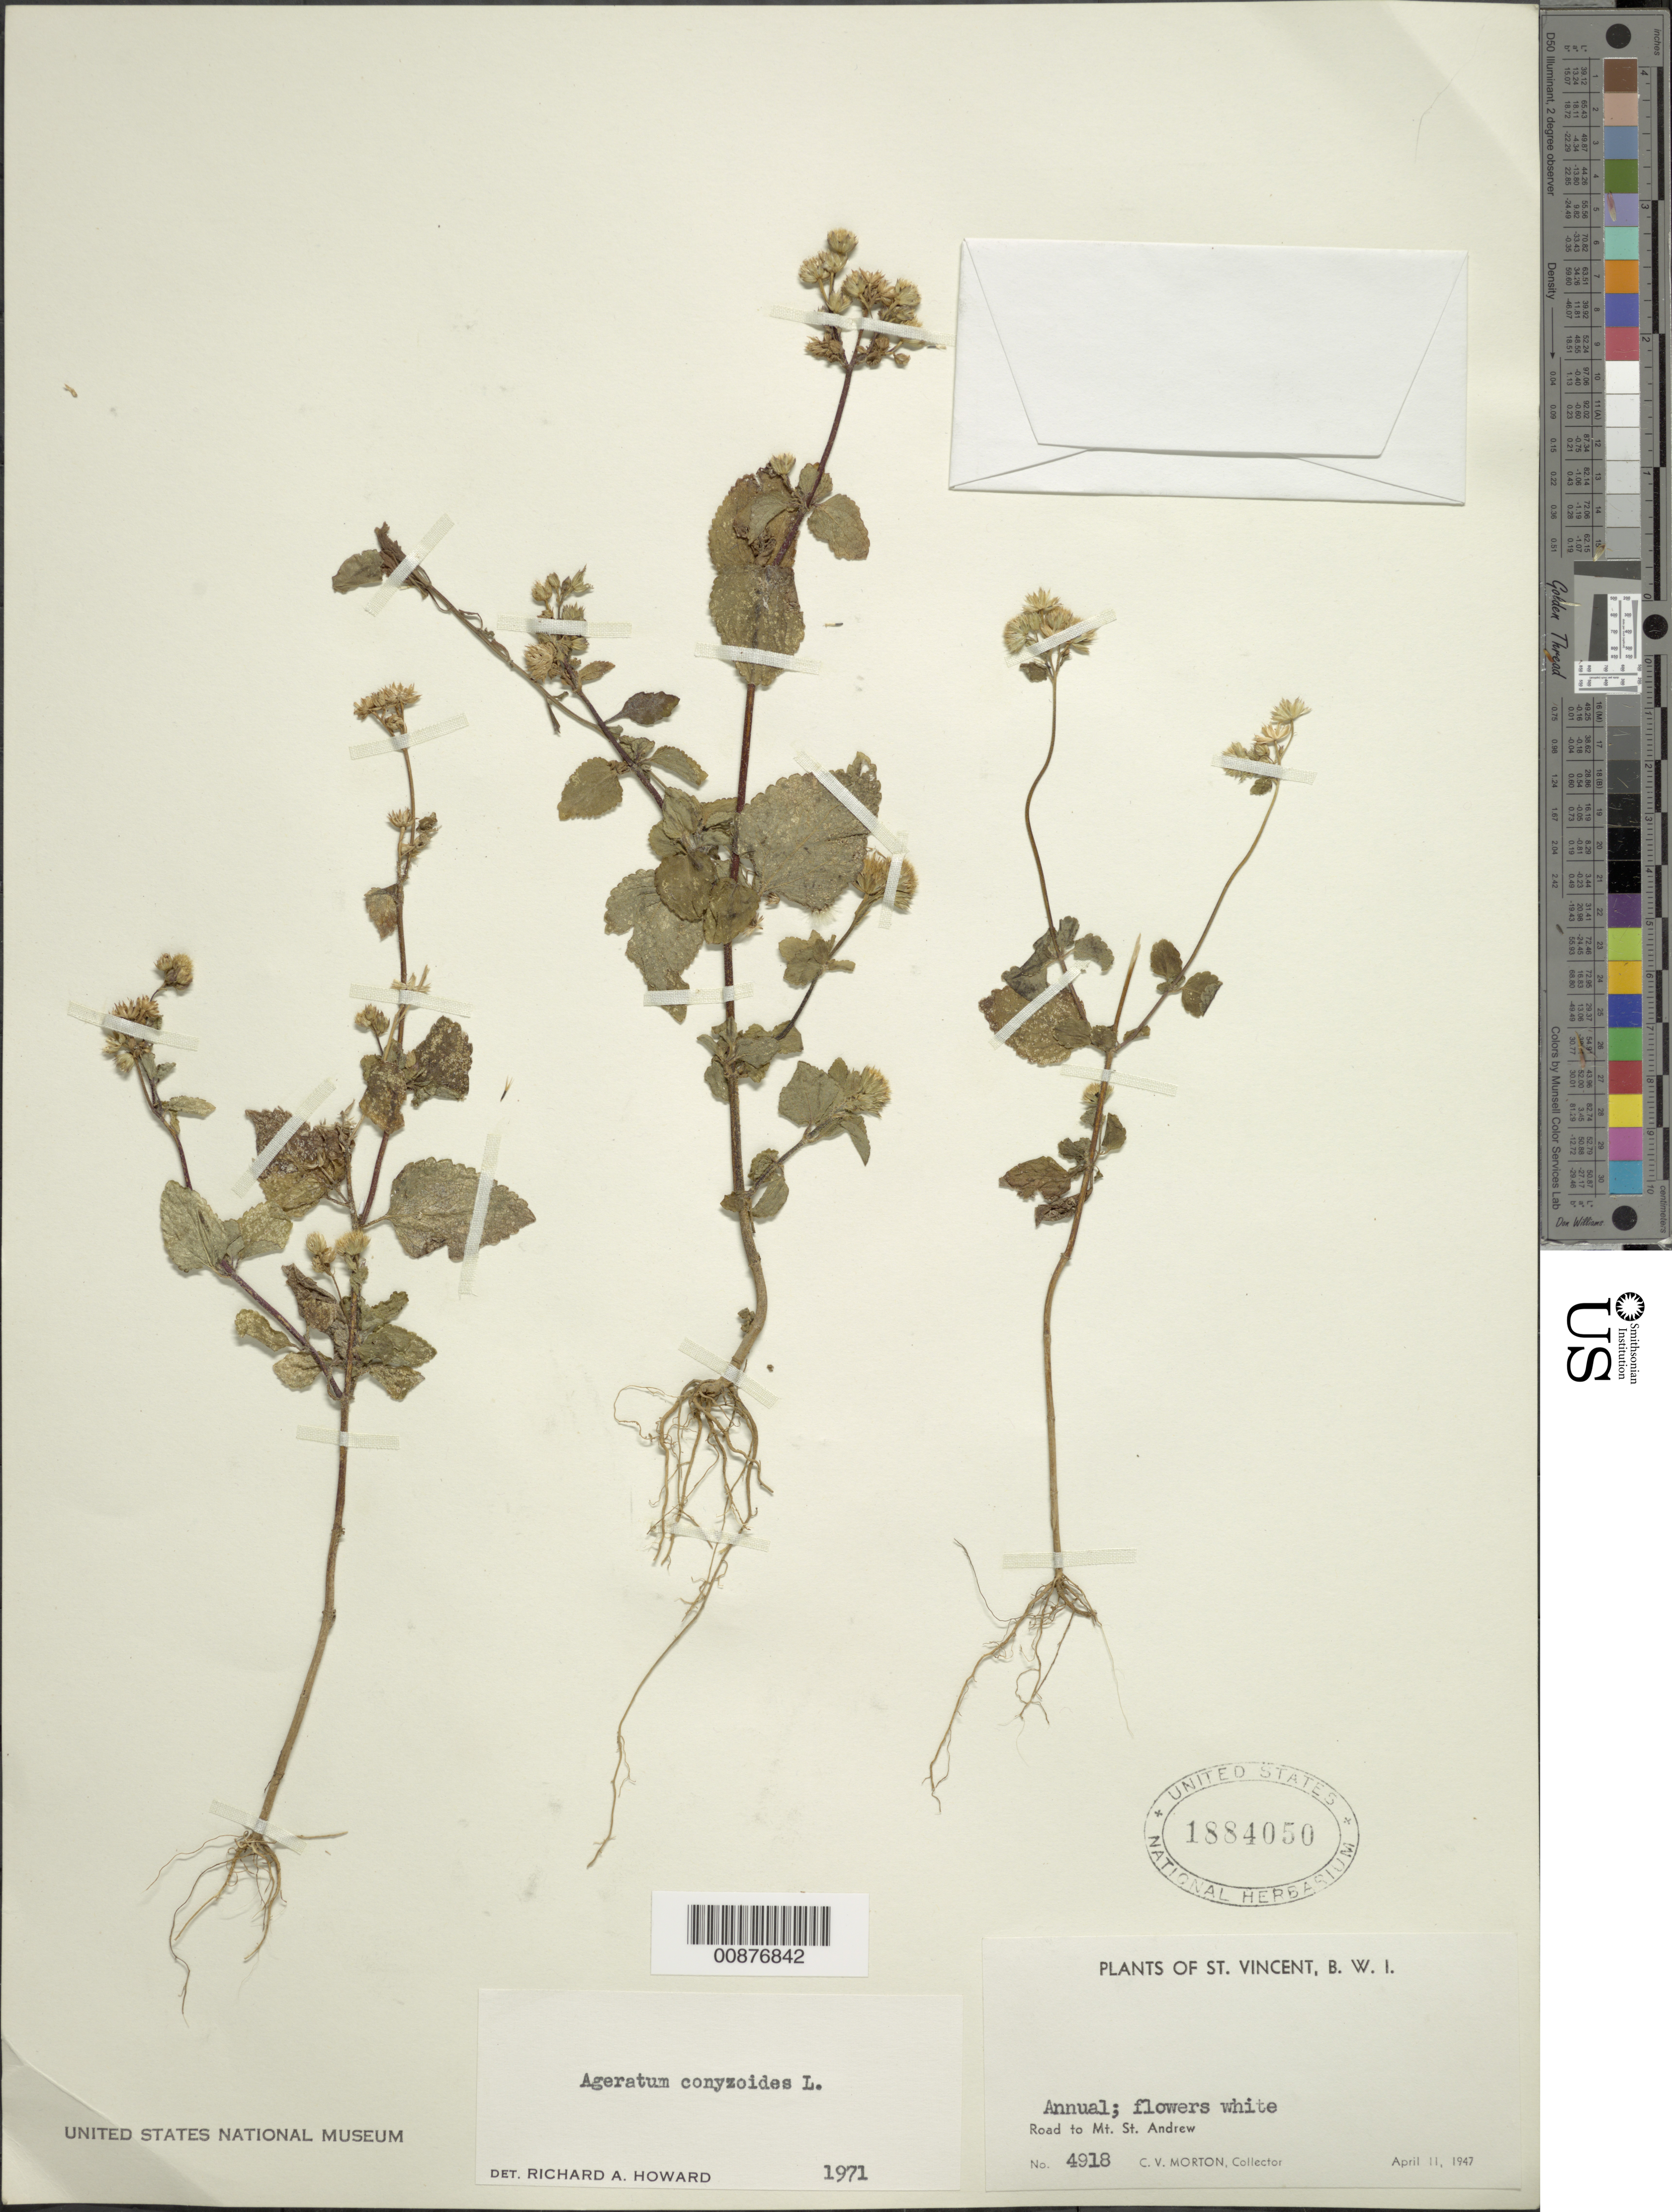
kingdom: Plantae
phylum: Tracheophyta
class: Magnoliopsida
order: Asterales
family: Asteraceae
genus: Ageratum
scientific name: Ageratum conyzoides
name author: L.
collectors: C. V. Morton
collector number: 4918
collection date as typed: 11 Apr 1947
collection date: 1947-04-11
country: St. Vincent - Grenadines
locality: Road to Mt. St. Andrew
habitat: Along road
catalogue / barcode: US 1884050